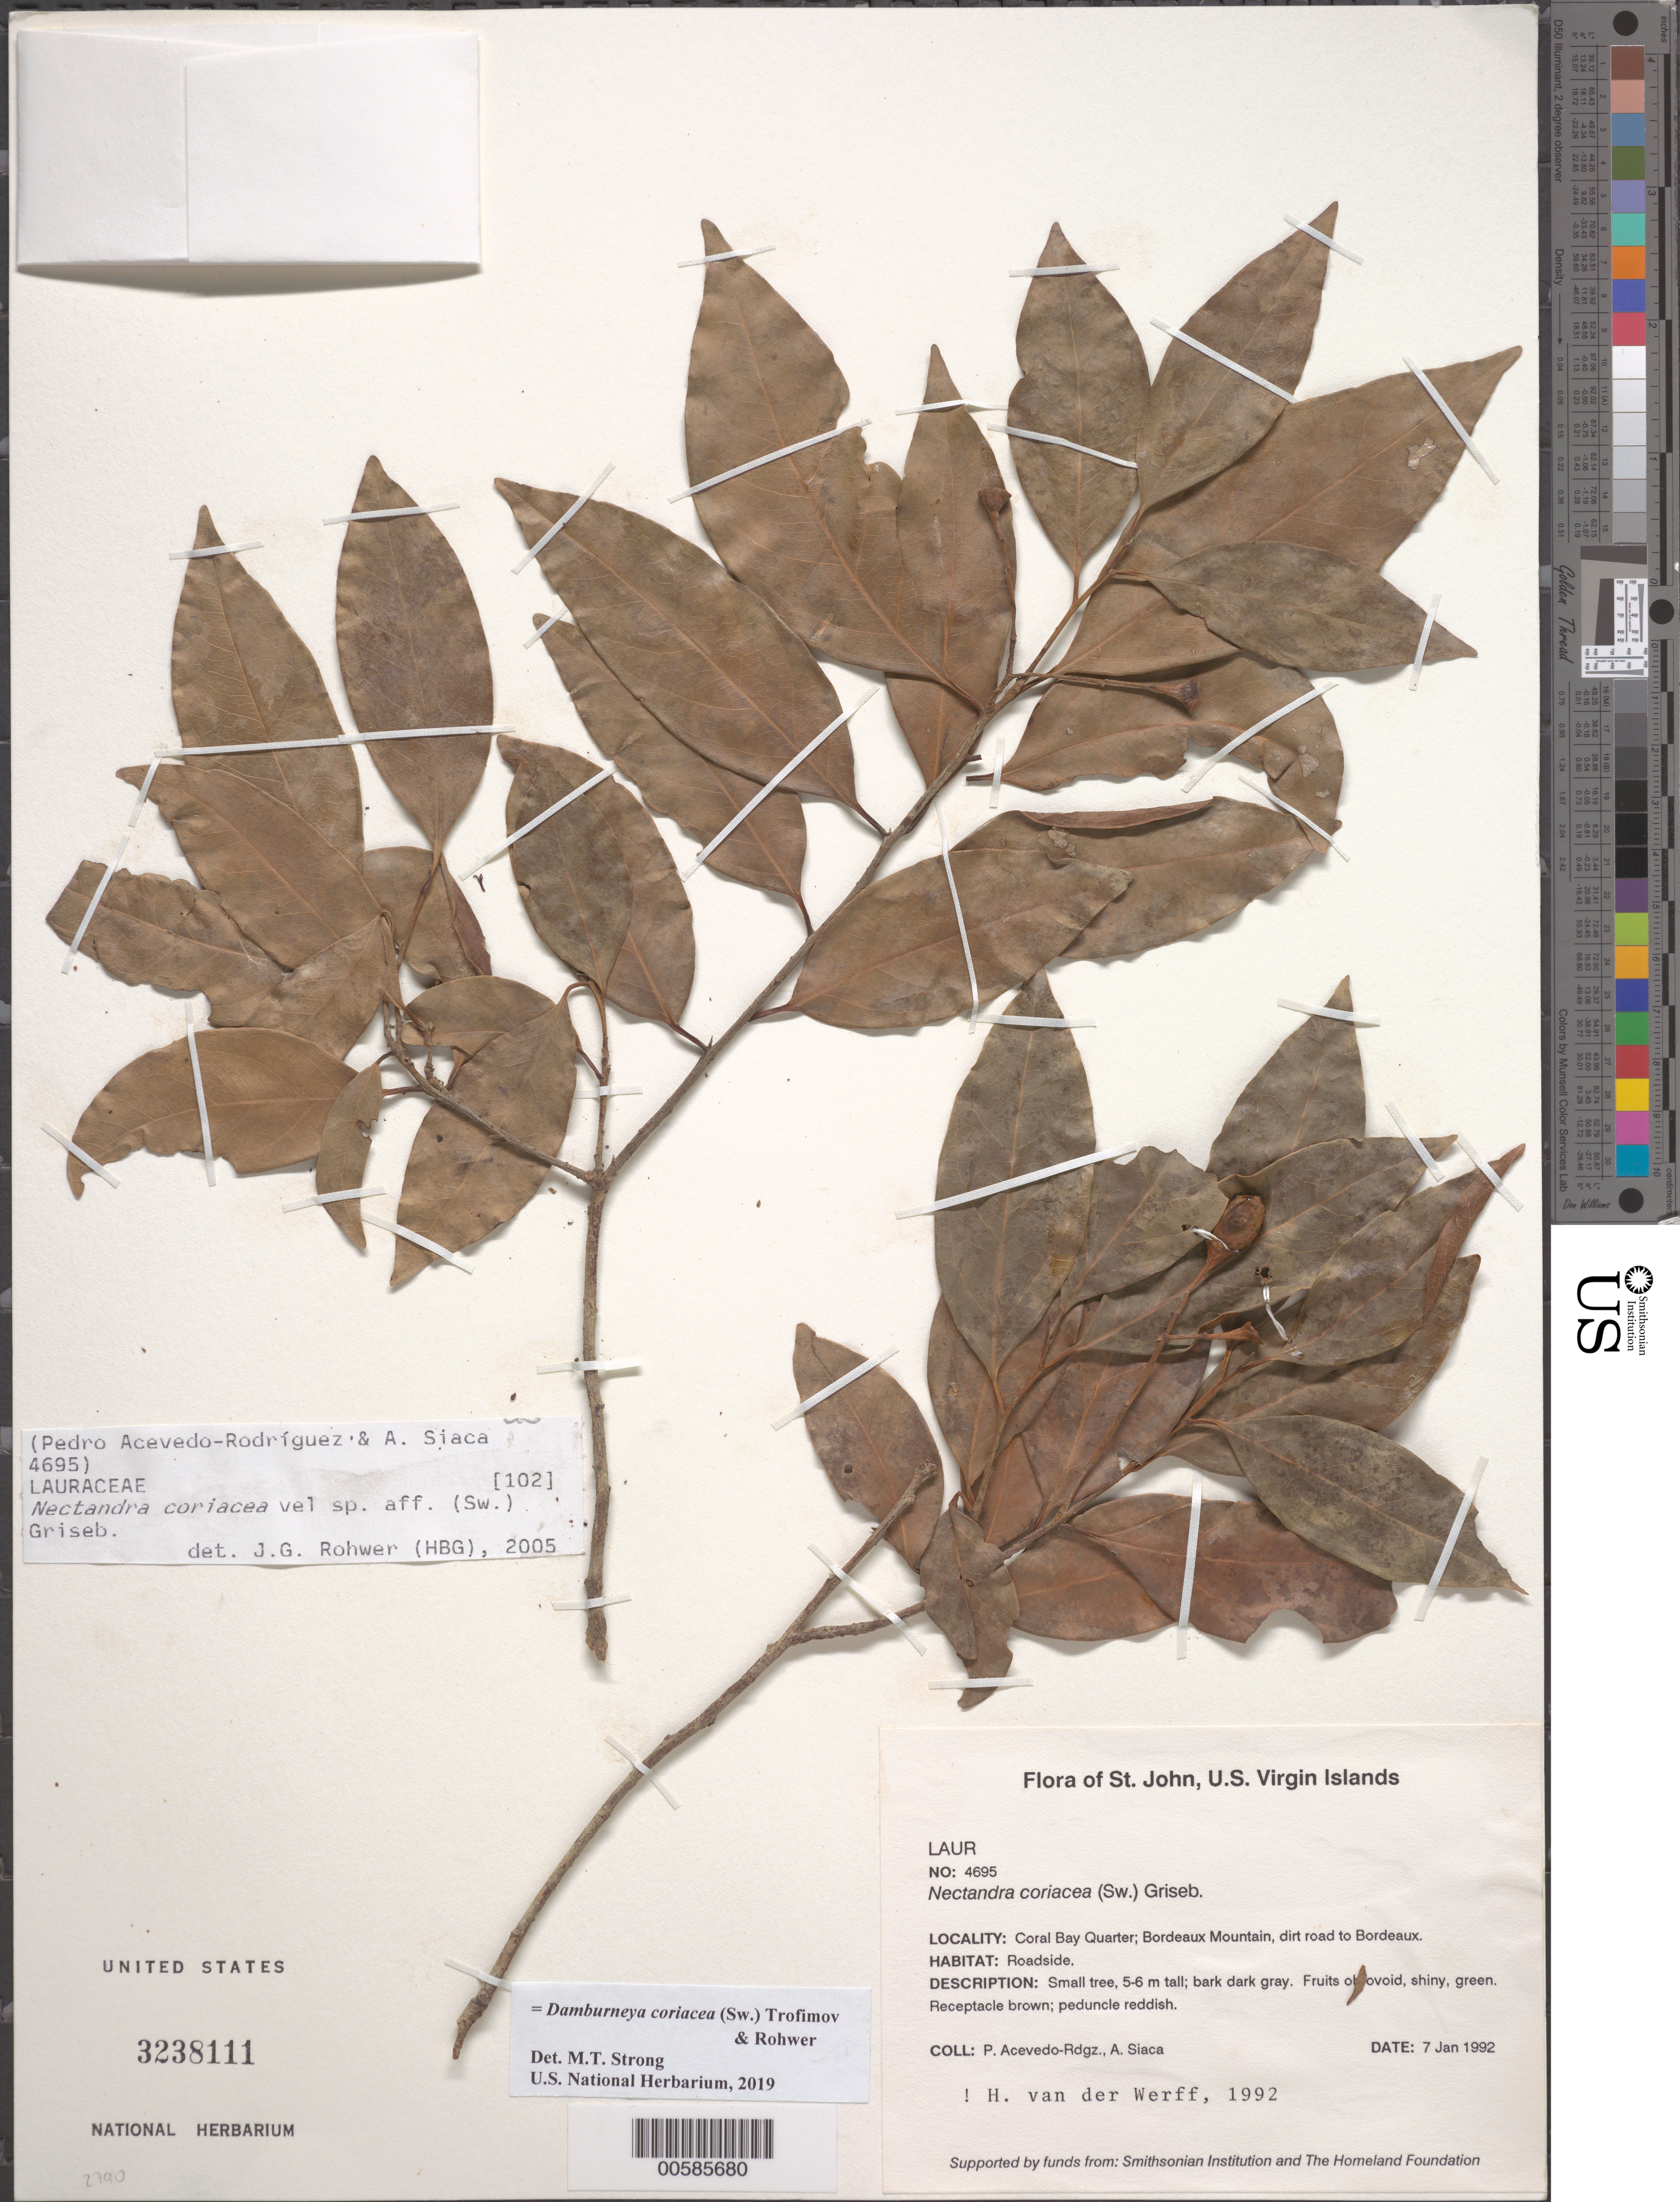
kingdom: Plantae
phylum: Tracheophyta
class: Magnoliopsida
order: Laurales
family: Lauraceae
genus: Damburneya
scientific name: Damburneya coriacea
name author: (Sw.) Trofimov & Rohwer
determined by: Strong, M. T., (US), Smithsonian Institution - National Museum of Natural History (UNITED STATES)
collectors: P. Acevedo-Rodr. & A. Siaca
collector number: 4695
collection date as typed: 07 Jan 1992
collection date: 1992-01-07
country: U.S. Virgin Islands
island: St. John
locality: Coral Bay Quarter; Bordeaux Mountain, dirt road to Bordeaux.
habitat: Roadside.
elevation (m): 300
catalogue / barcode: US 3238111